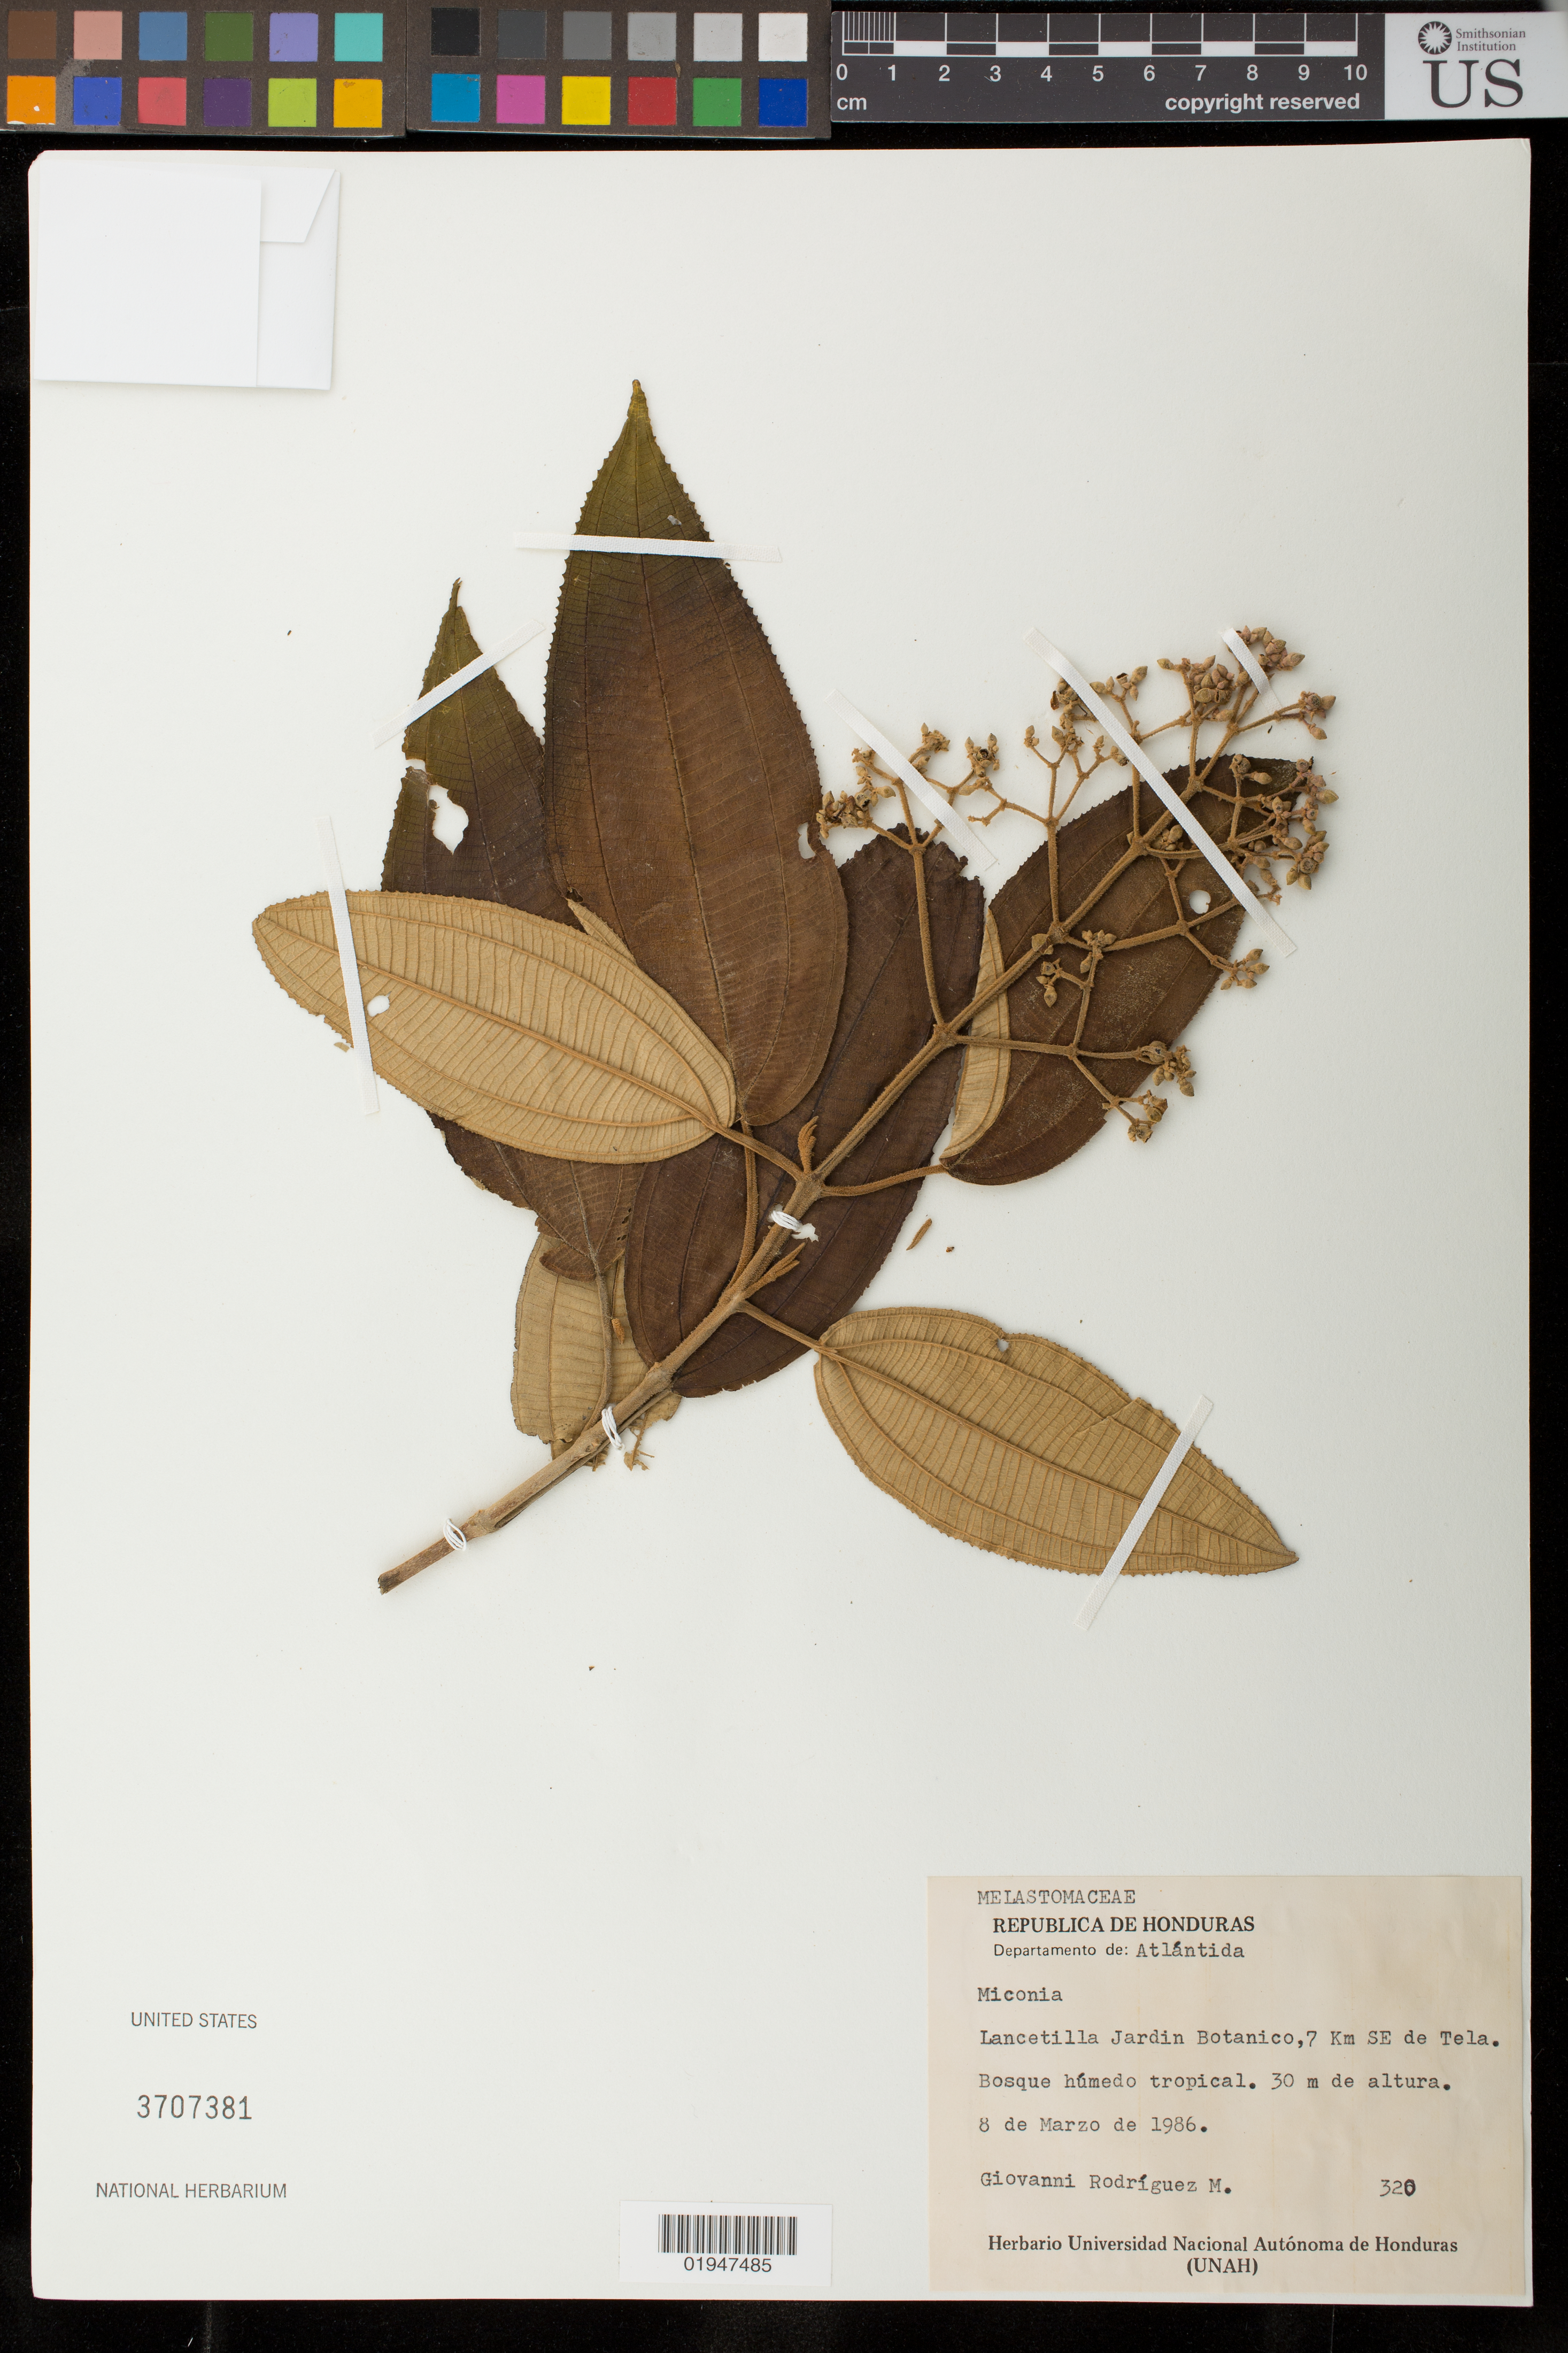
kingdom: Plantae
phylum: Tracheophyta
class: Magnoliopsida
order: Myrtales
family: Melastomataceae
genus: Miconia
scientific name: Miconia sp.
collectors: G. Rodríguez M.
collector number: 320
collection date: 1986-03-08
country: Honduras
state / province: Atlántida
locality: Lancetilla Jardin Botanico, 7 km SE de Tela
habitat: Bosque húmedo tropical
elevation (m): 30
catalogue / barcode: US 3707381